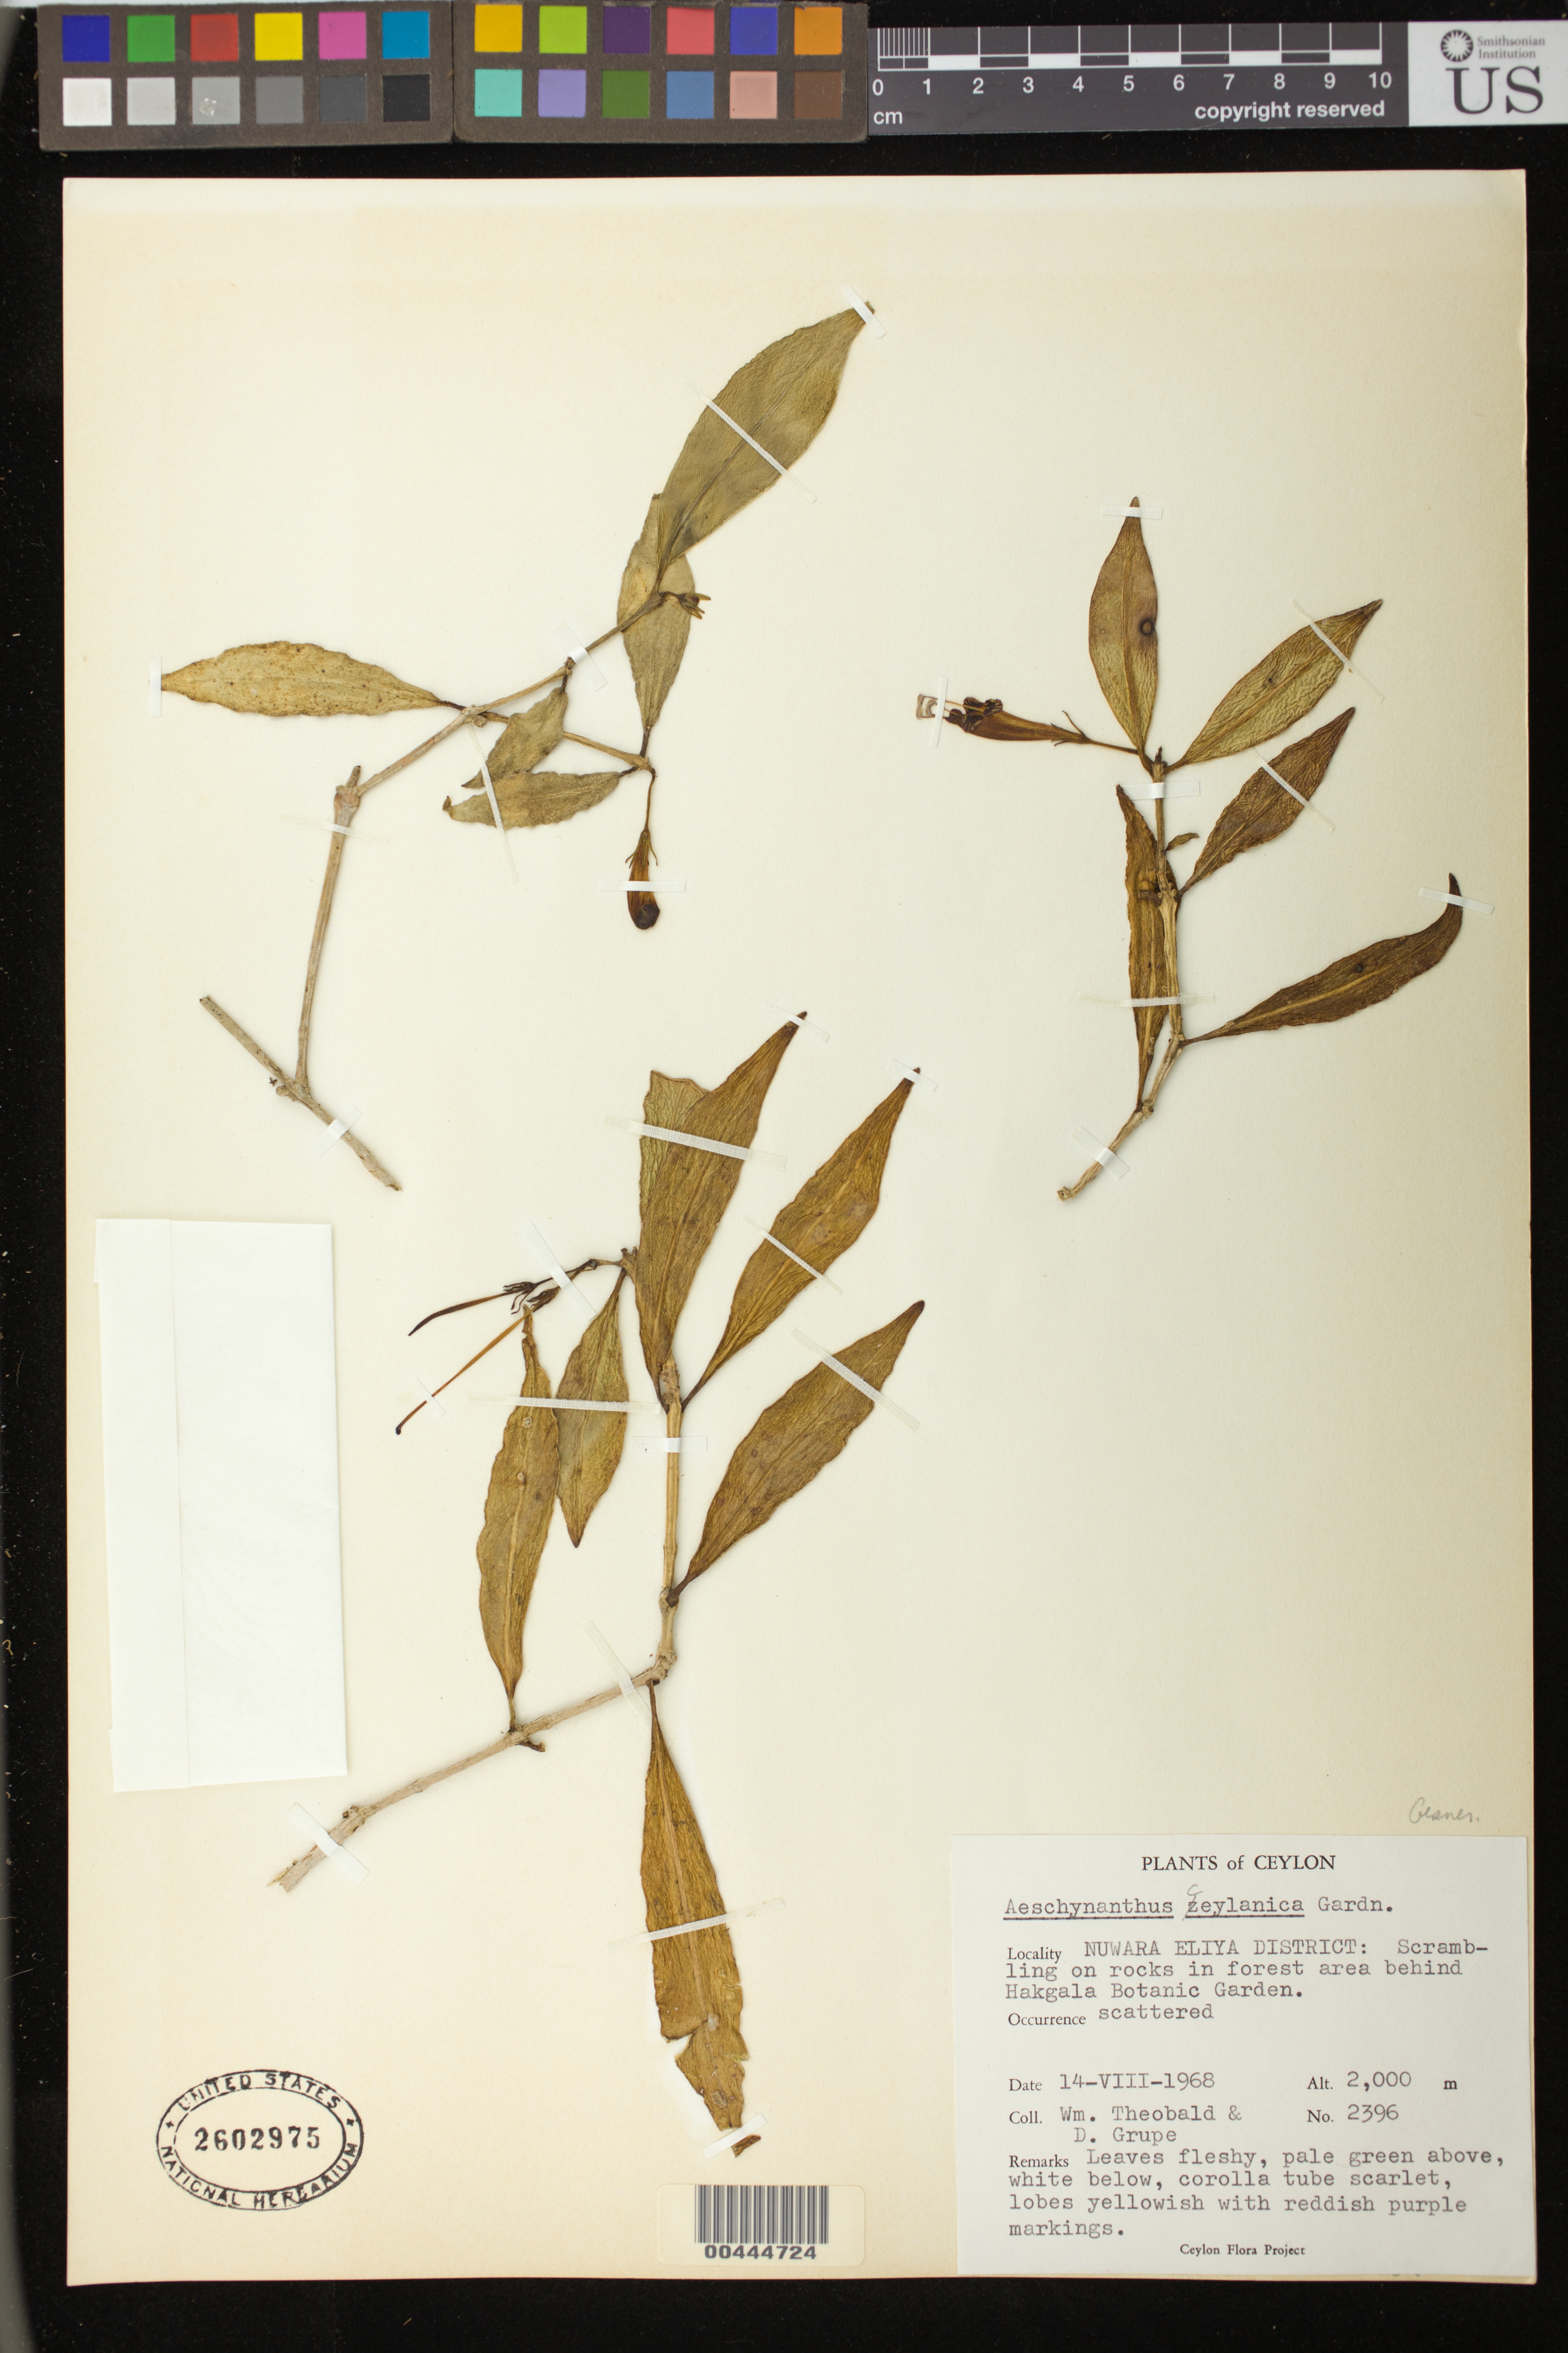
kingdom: Plantae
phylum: Tracheophyta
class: Magnoliopsida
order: Lamiales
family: Gesneriaceae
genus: Aeschynanthus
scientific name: Aeschynanthus ceylanicus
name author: Gardner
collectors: W. Theobald & D. Grupe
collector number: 2396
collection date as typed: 14 Aug 1968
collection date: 1968-08-14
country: Sri Lanka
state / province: Central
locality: Nuwara eliya dist., Hakgala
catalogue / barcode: US 2602975